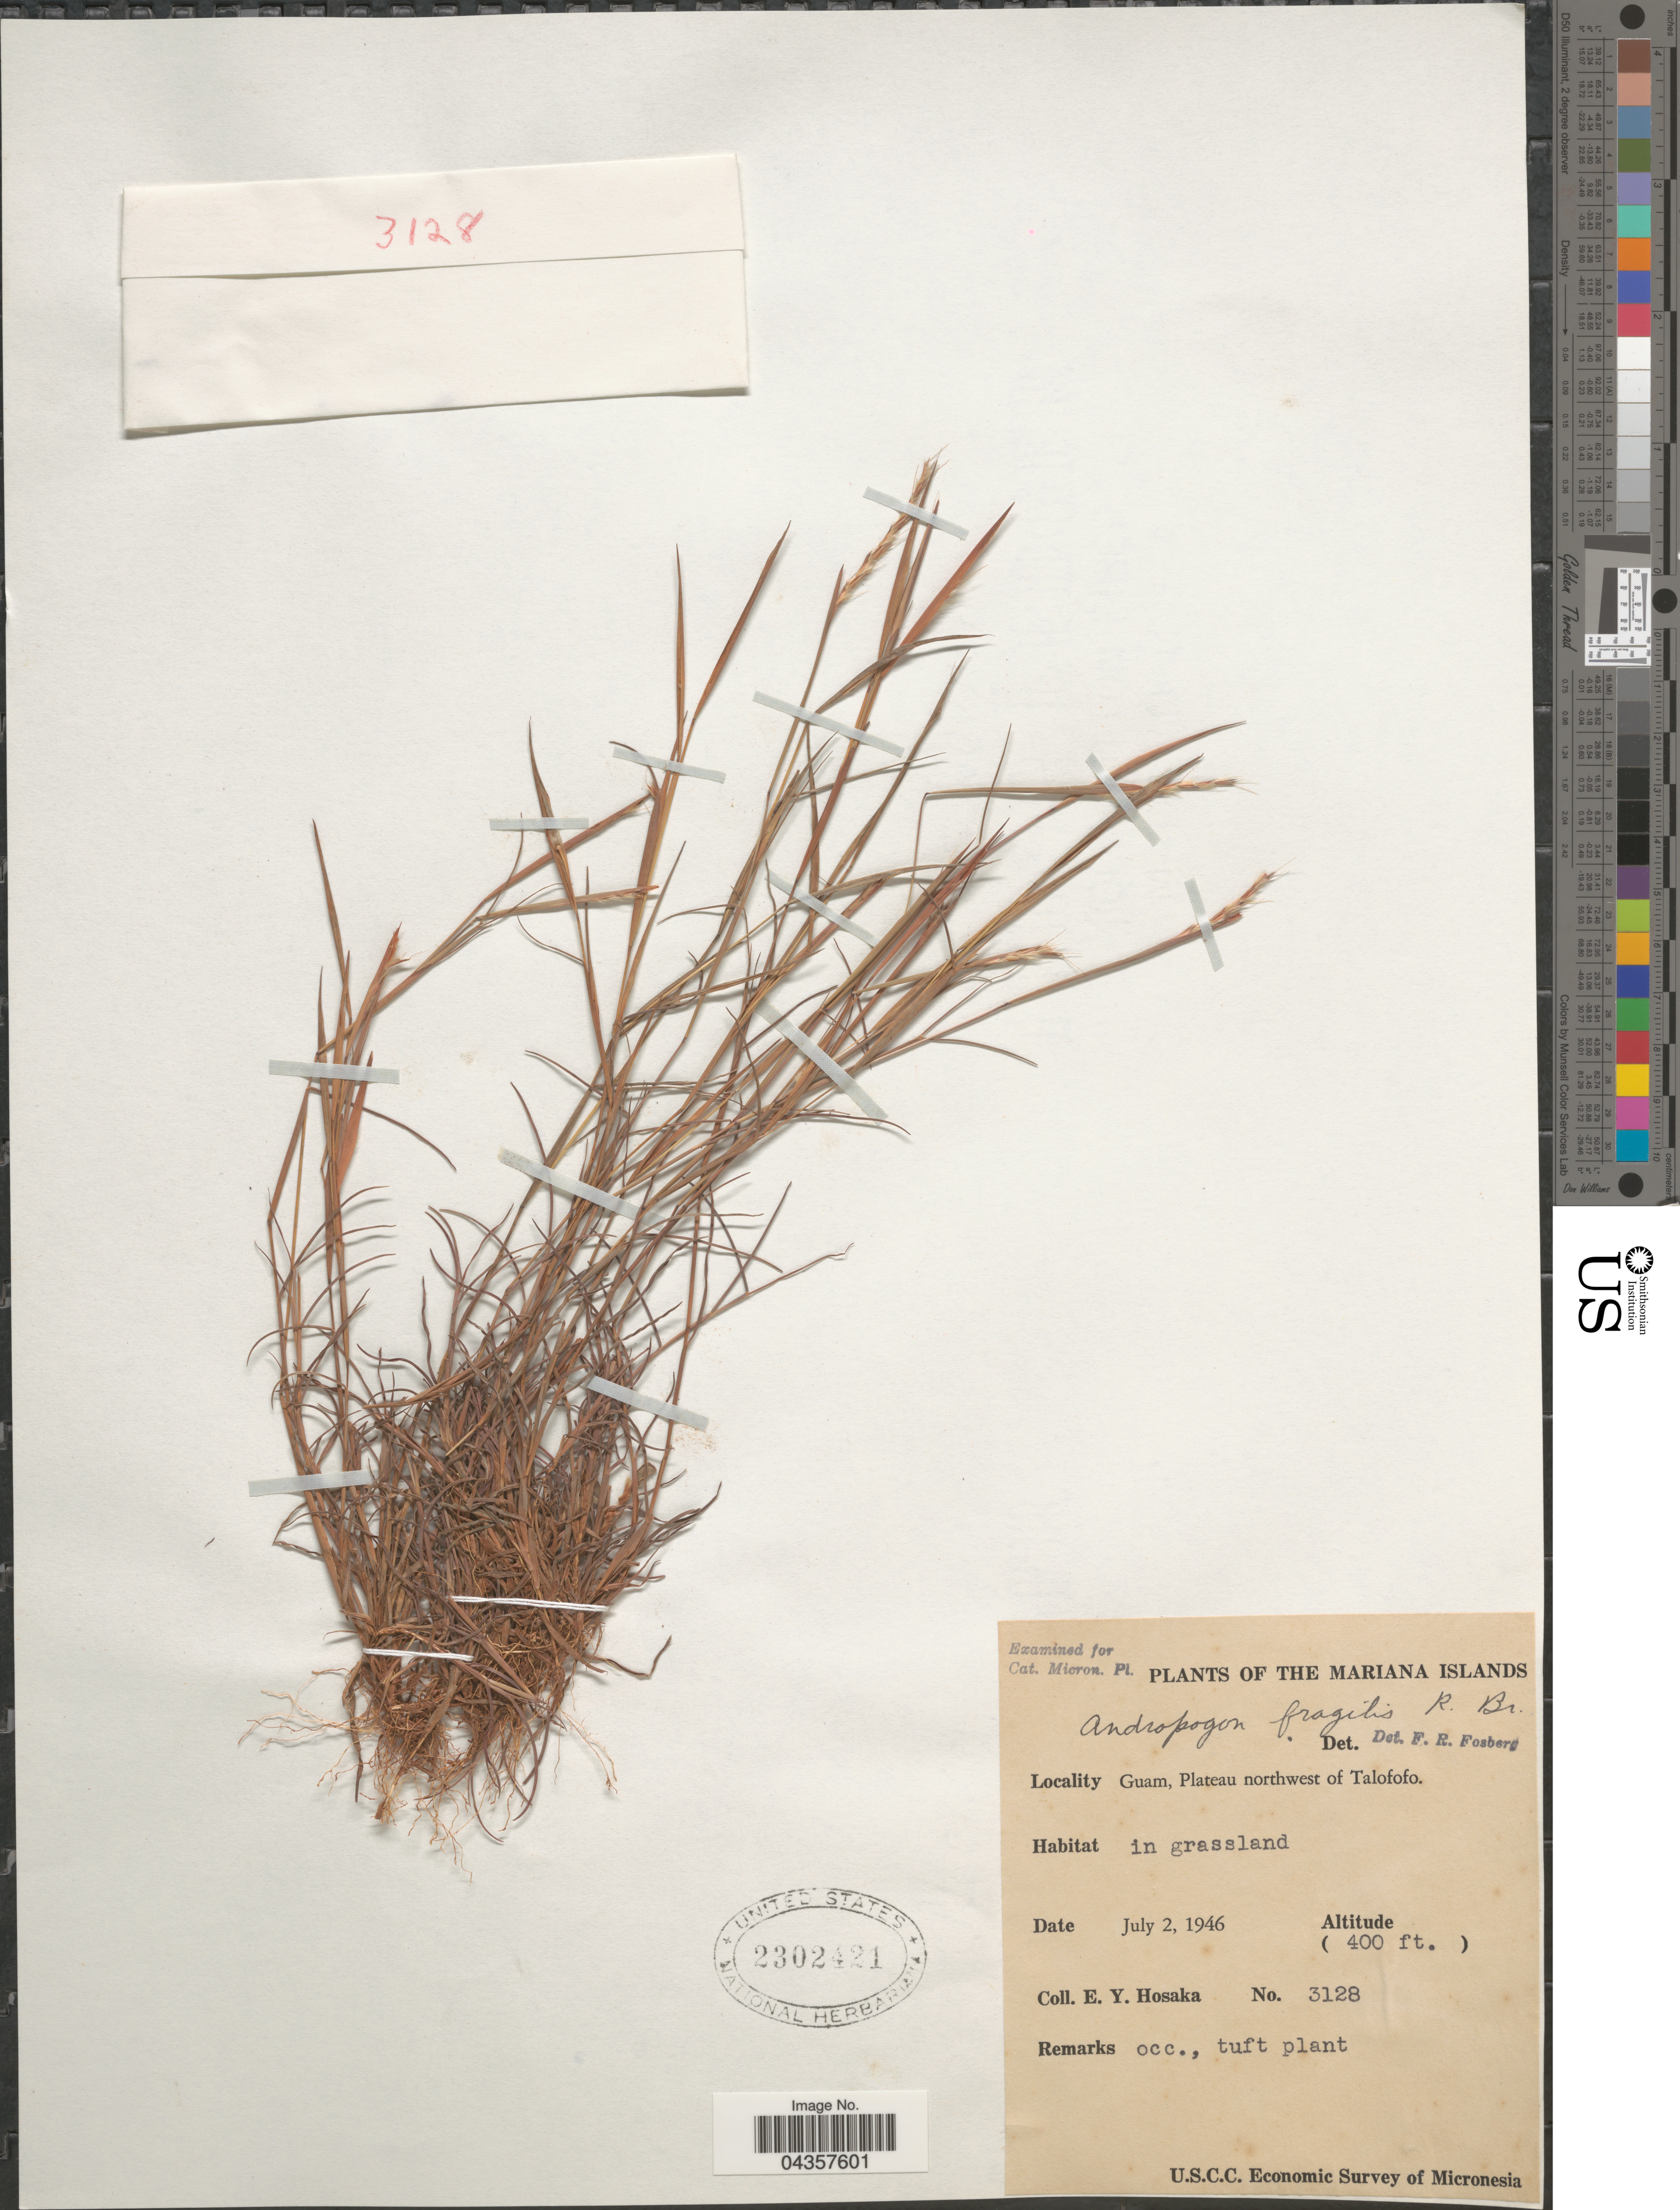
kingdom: Plantae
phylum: Tracheophyta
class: Liliopsida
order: Poales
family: Poaceae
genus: Schizachyrium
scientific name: Schizachyrium fragile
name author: (R. Br.) A. Camus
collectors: E. Y. Hosaka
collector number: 3128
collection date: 1946-07-02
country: Guam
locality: The Mariana Islands. Plateau northwest of Talofofo. U.S.C.C. Economic Survey of Micronesia.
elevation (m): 122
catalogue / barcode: US 2302421